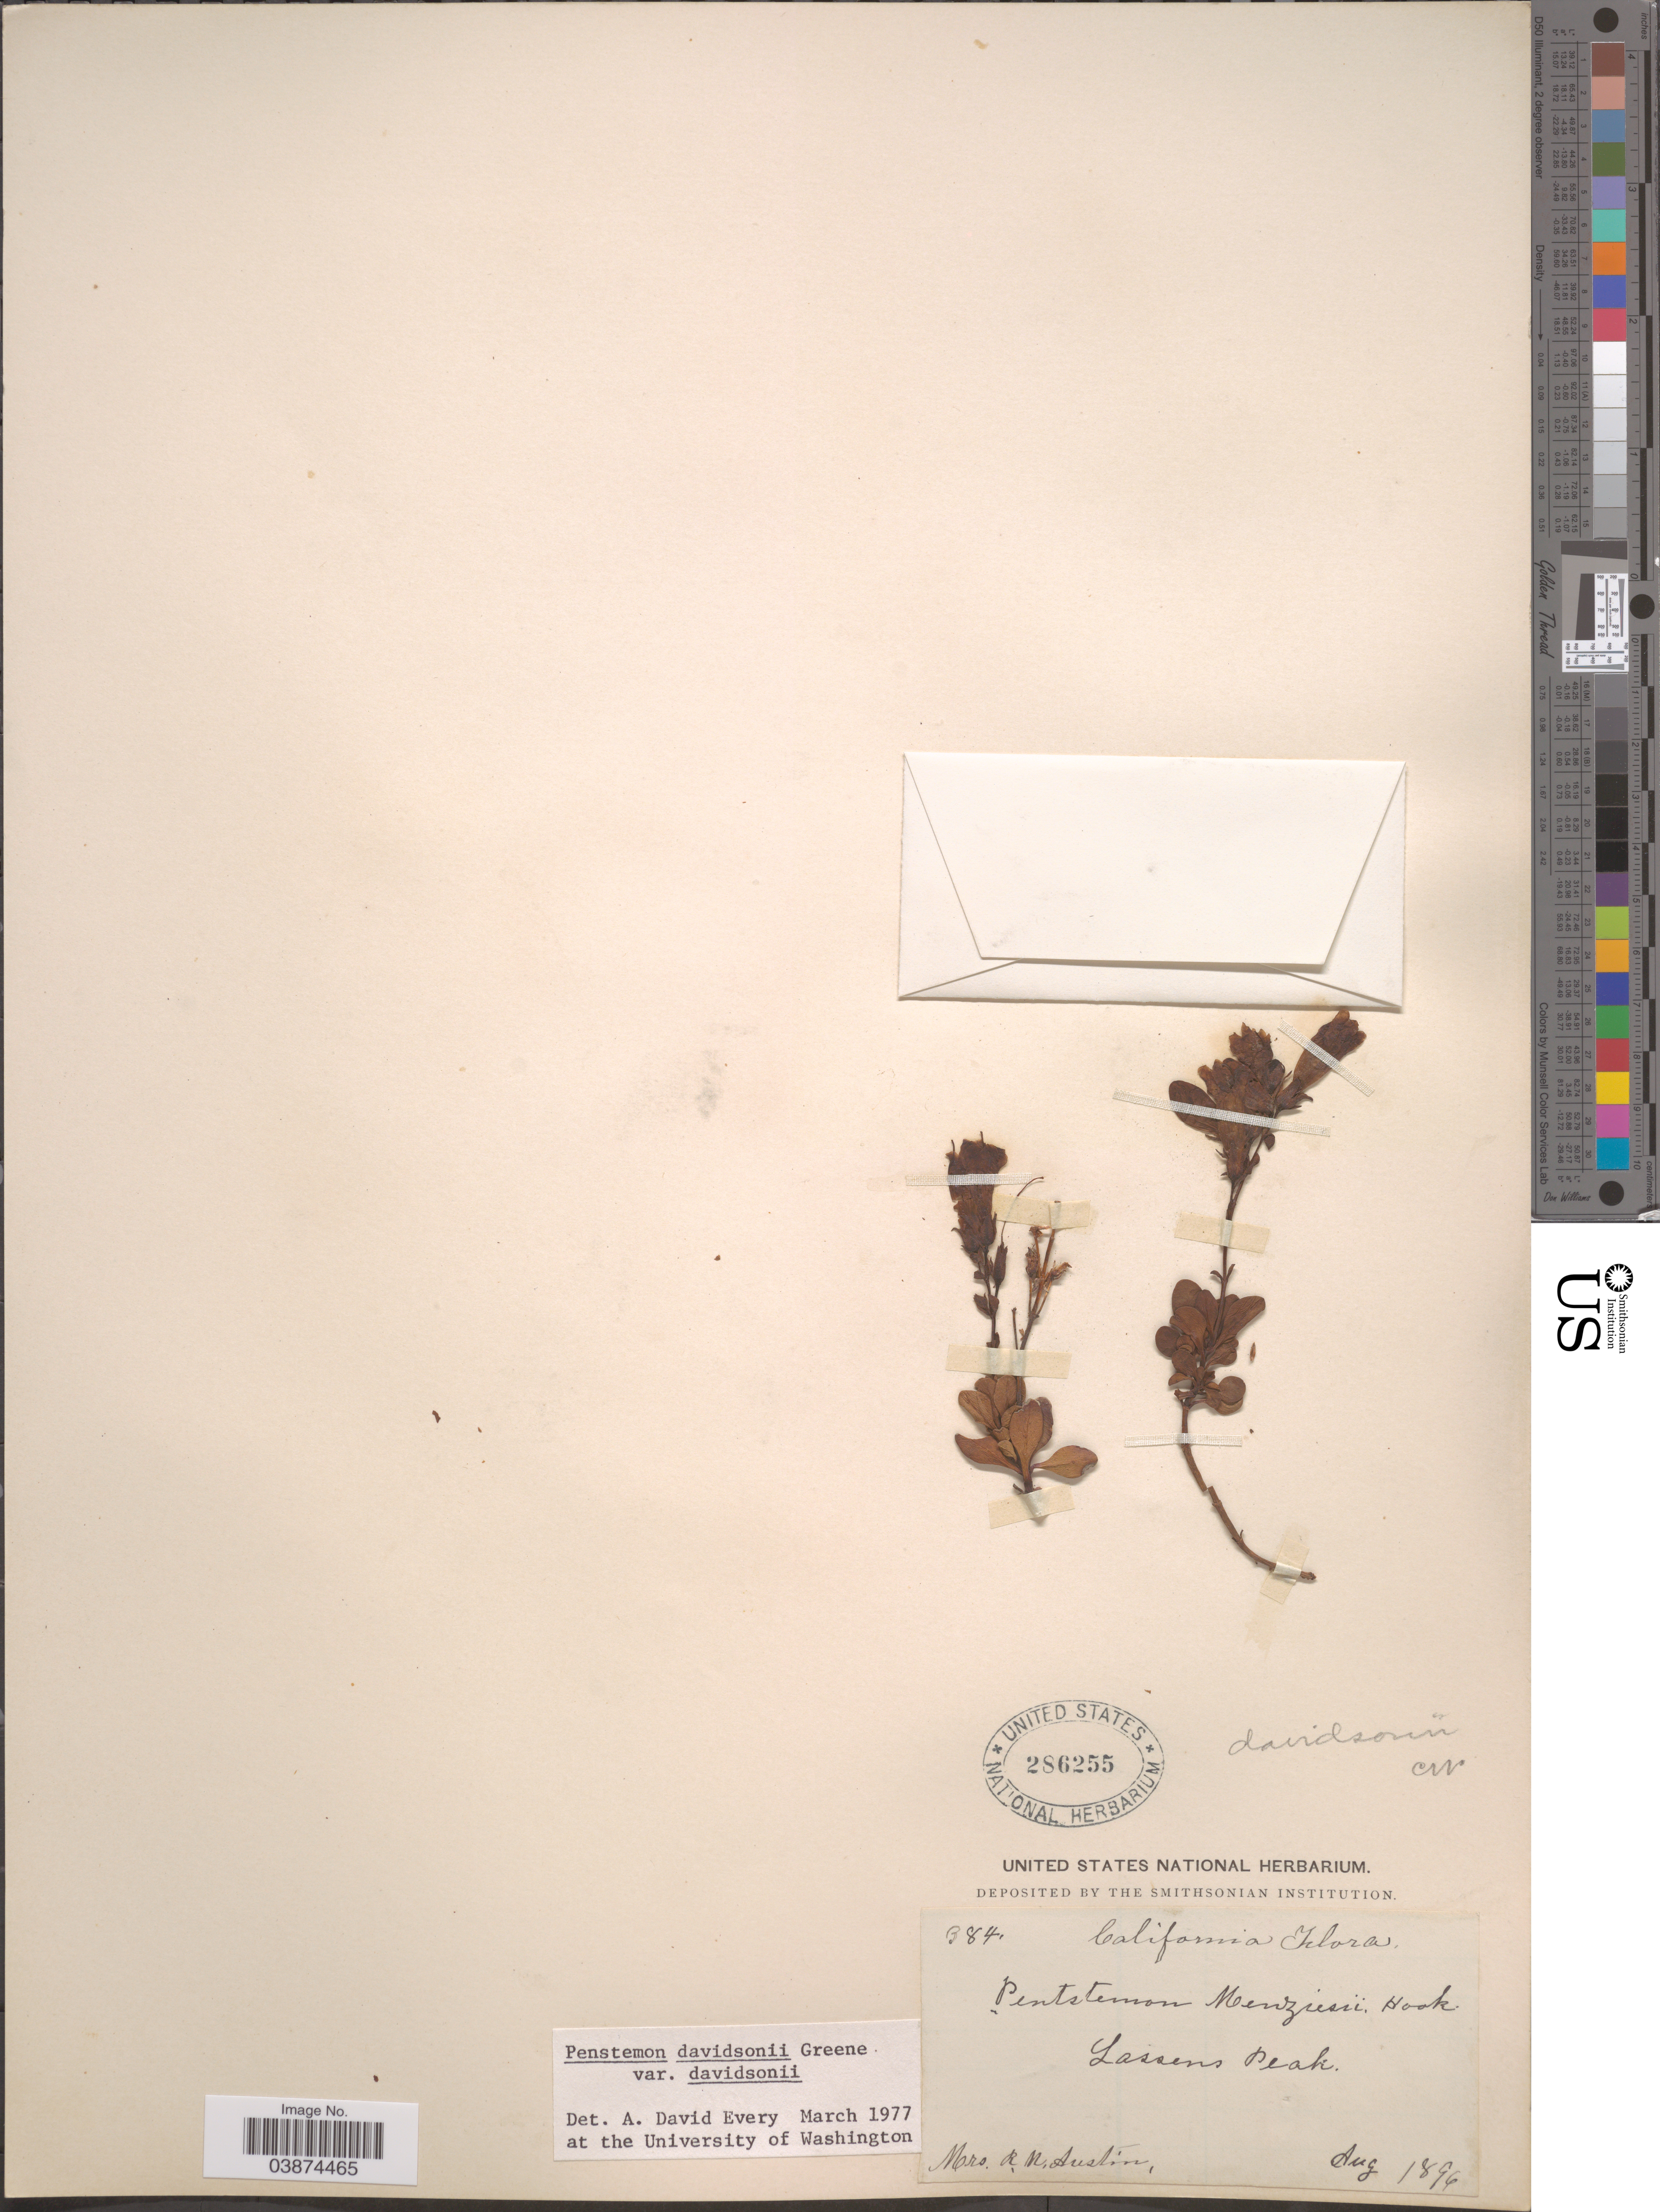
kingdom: Plantae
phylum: Tracheophyta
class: Magnoliopsida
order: Lamiales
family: Plantaginaceae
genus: Penstemon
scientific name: Penstemon davidsonii var. davidsonii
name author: Greene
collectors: R. Austin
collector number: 384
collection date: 1894-08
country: United States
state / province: California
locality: Lassens Peak.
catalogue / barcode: US 286255